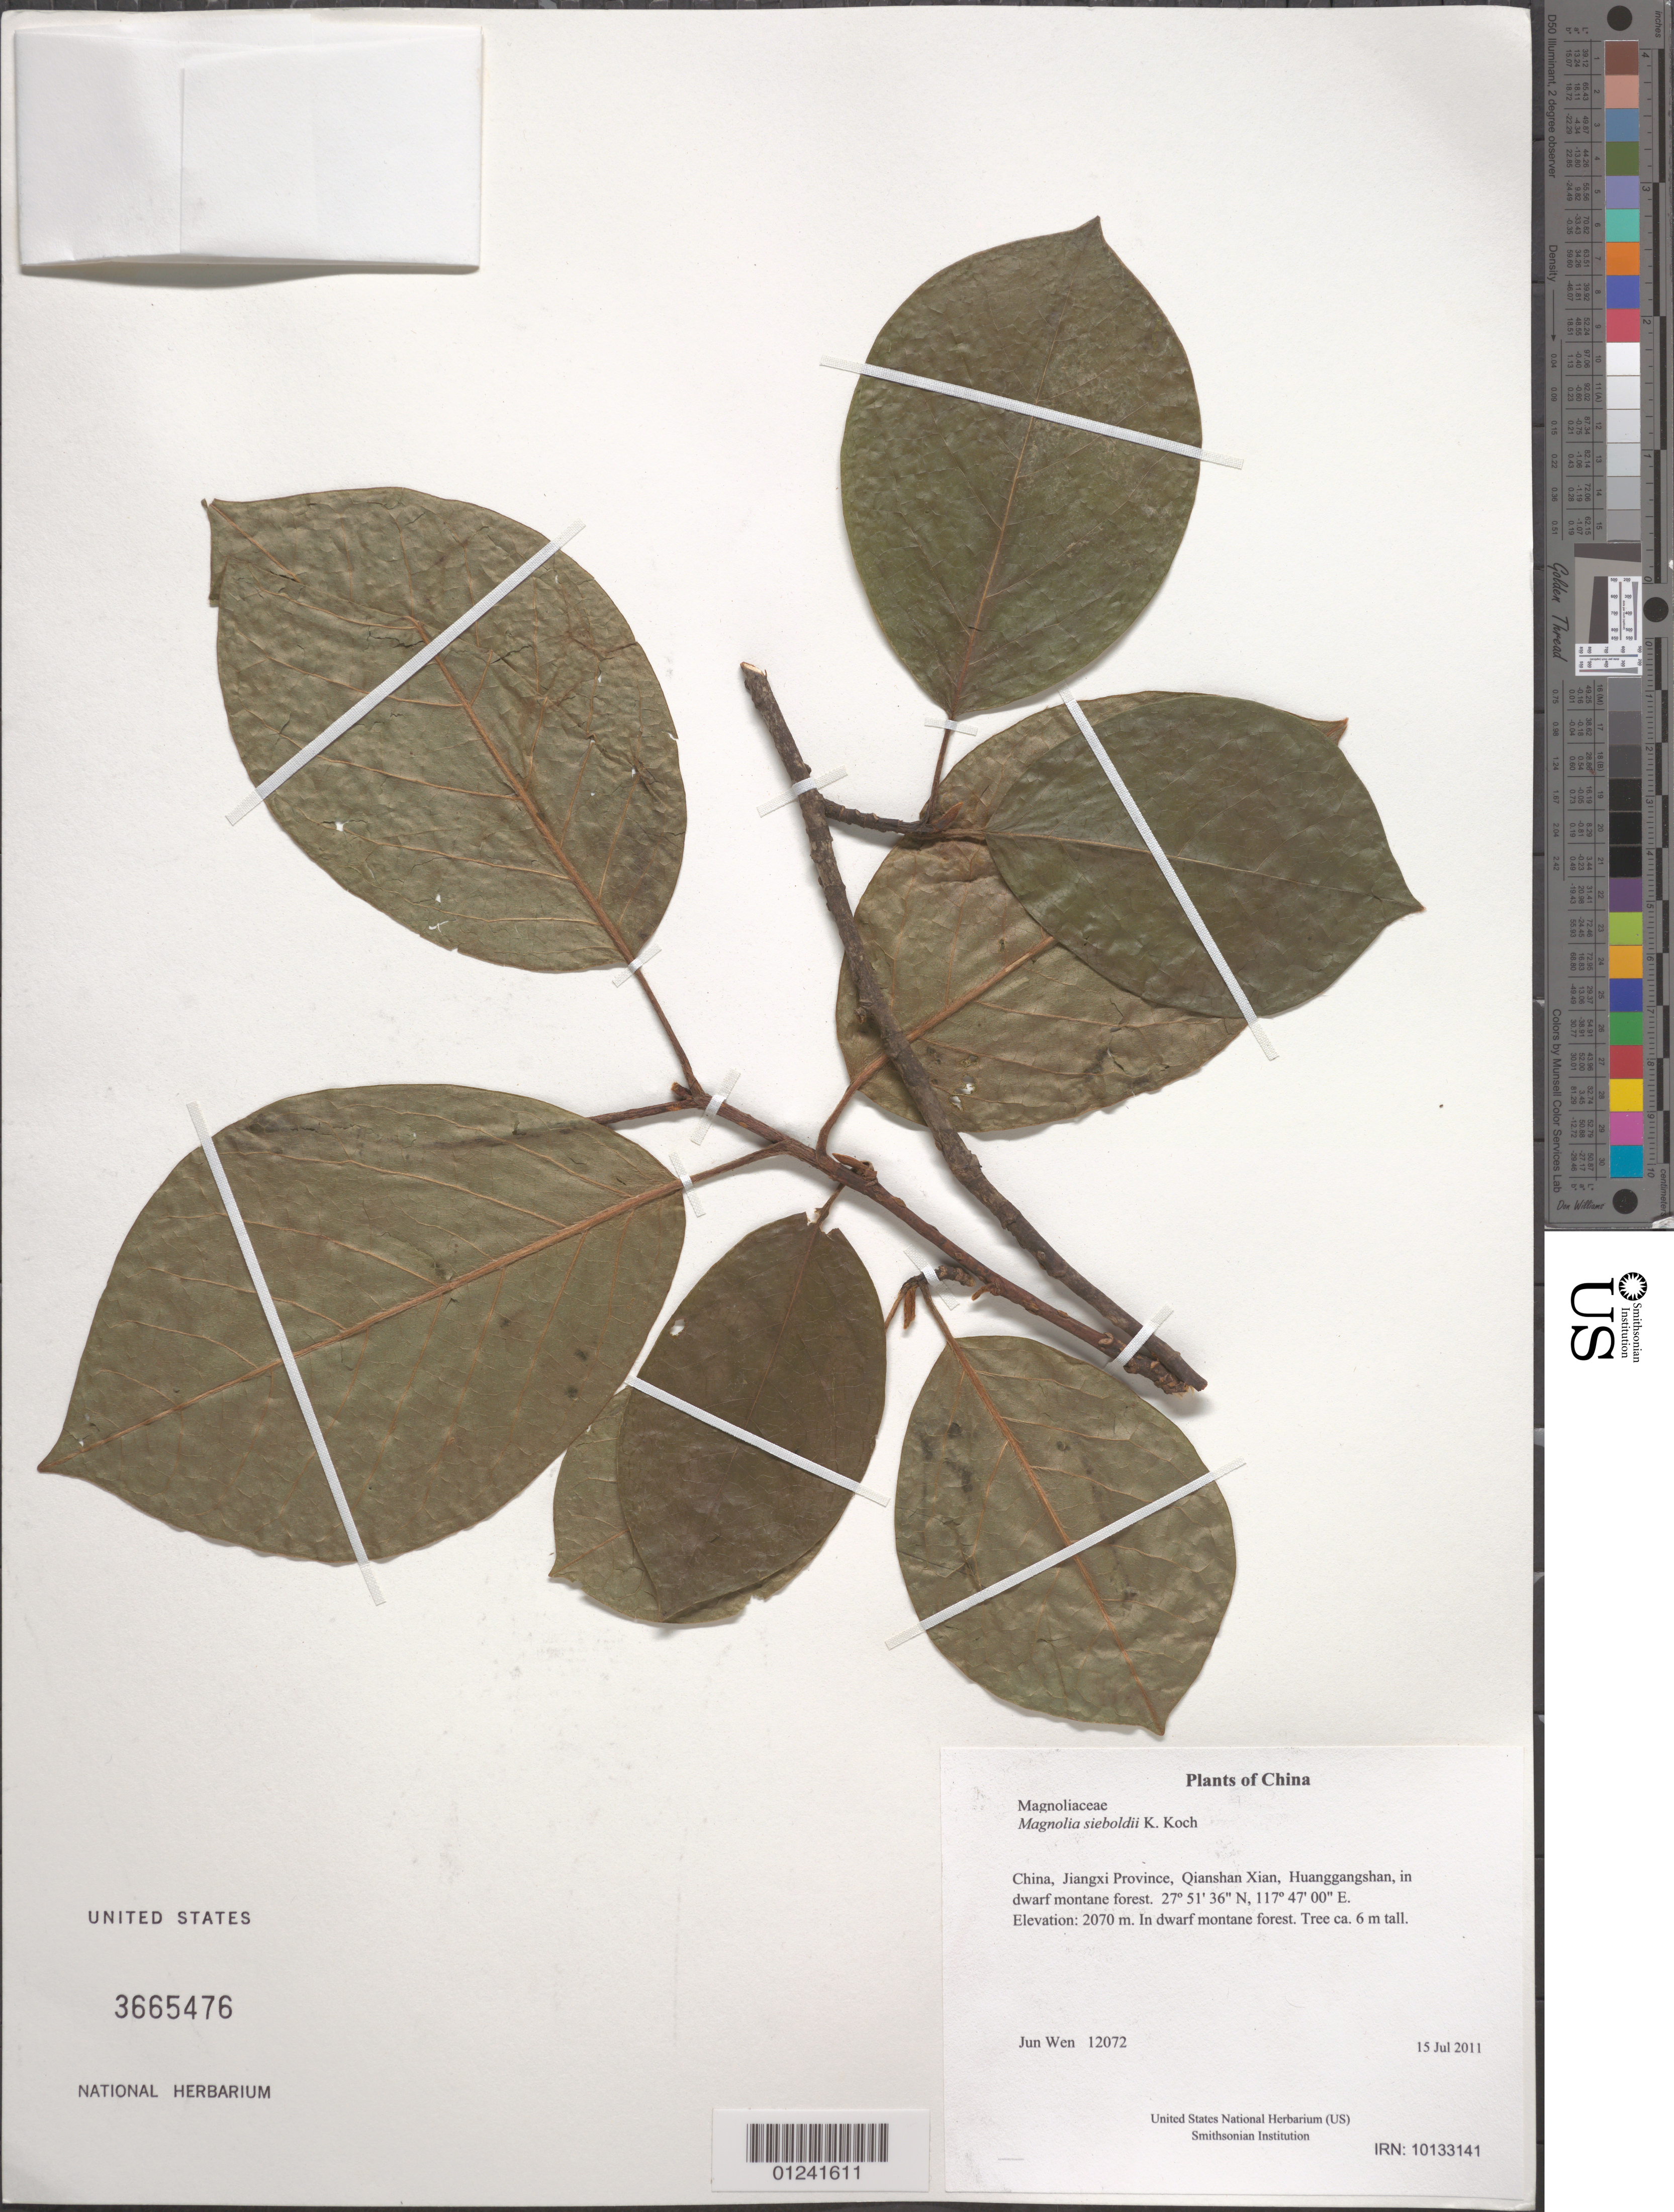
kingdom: Plantae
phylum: Tracheophyta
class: Magnoliopsida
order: Magnoliales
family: Magnoliaceae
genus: Magnolia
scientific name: Magnolia sieboldii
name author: K. Koch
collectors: J. Wen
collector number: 12072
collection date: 2011-07-15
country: China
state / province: Jiangxi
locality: Qianshan Xian, Huanggangshan, in dwarf montane forest.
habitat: In dwarf montane forest.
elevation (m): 2070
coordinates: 27 51.605 N, 117 47.003 E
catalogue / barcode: US 3665476